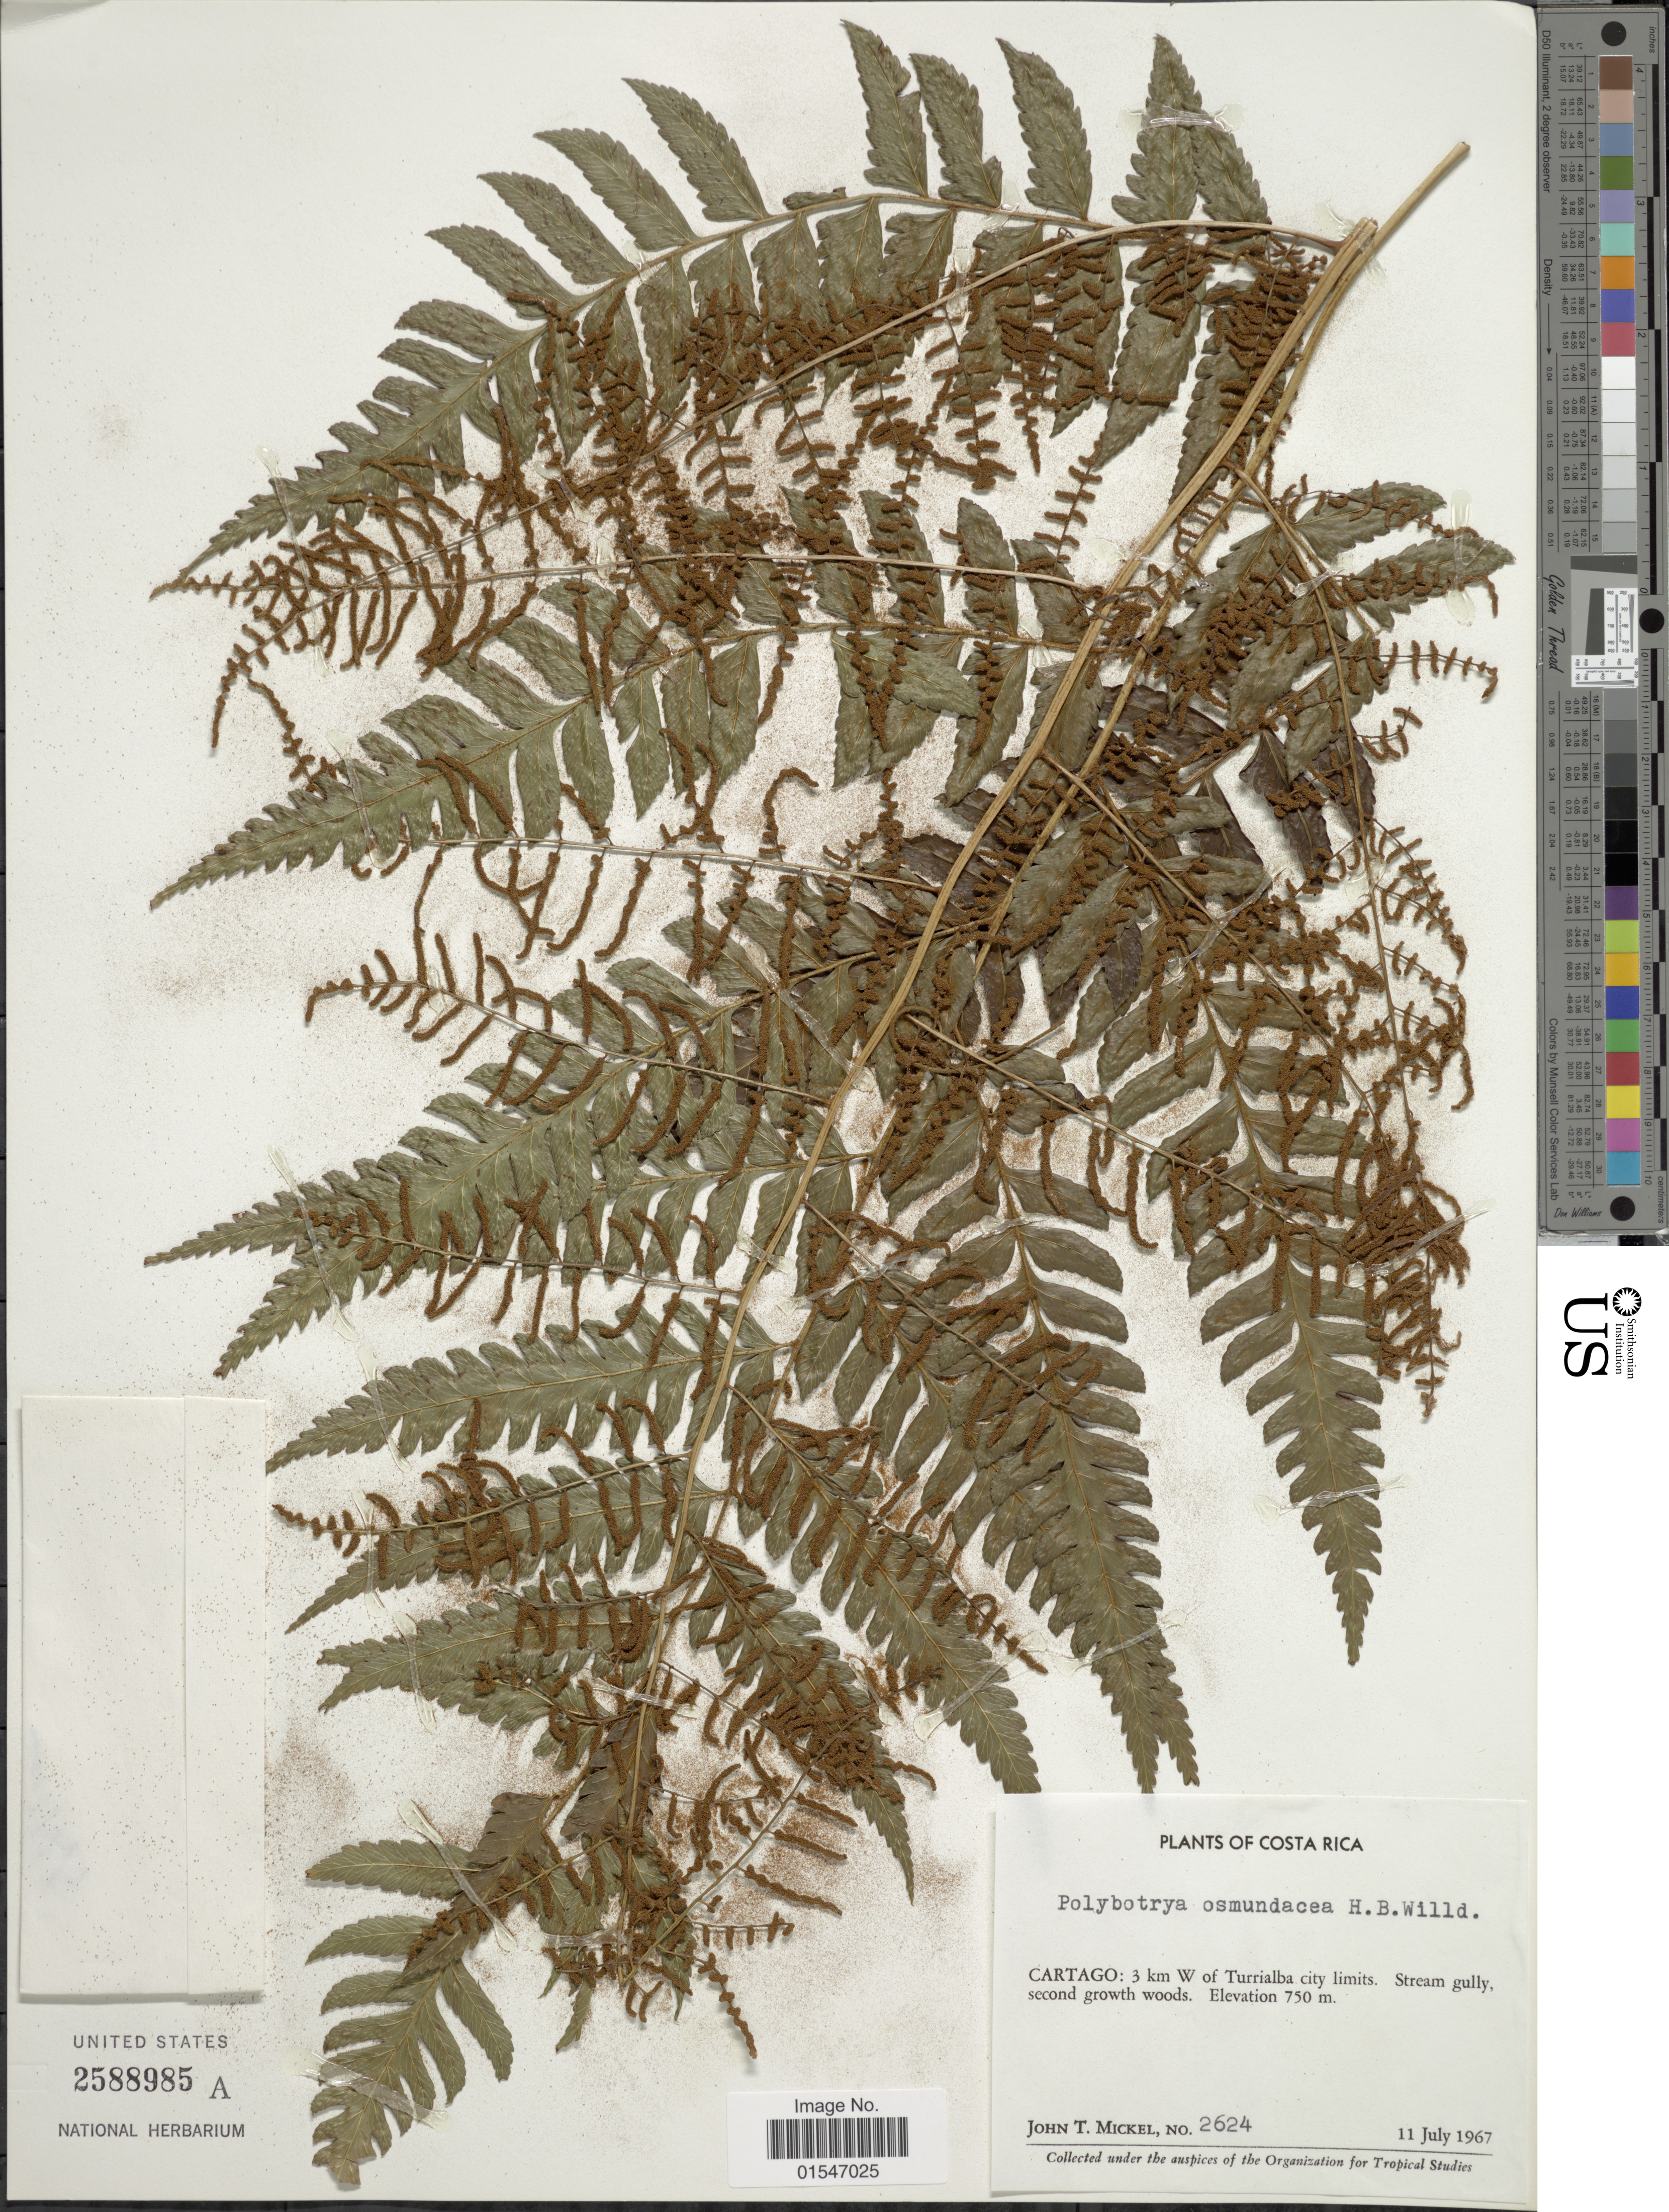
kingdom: Plantae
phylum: Tracheophyta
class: Polypodiopsida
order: Polypodiales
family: Dryopteridaceae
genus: Polybotrya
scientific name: Polybotrya osmundacea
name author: Humb. & Bonpl. ex Willd.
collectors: J. T. Mickel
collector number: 2624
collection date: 1967-07-11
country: Costa Rica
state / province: Cartago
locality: Costa Rica. Cartago: 3 mkm W of Turrialba city Limits.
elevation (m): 750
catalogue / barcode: US 2588985A